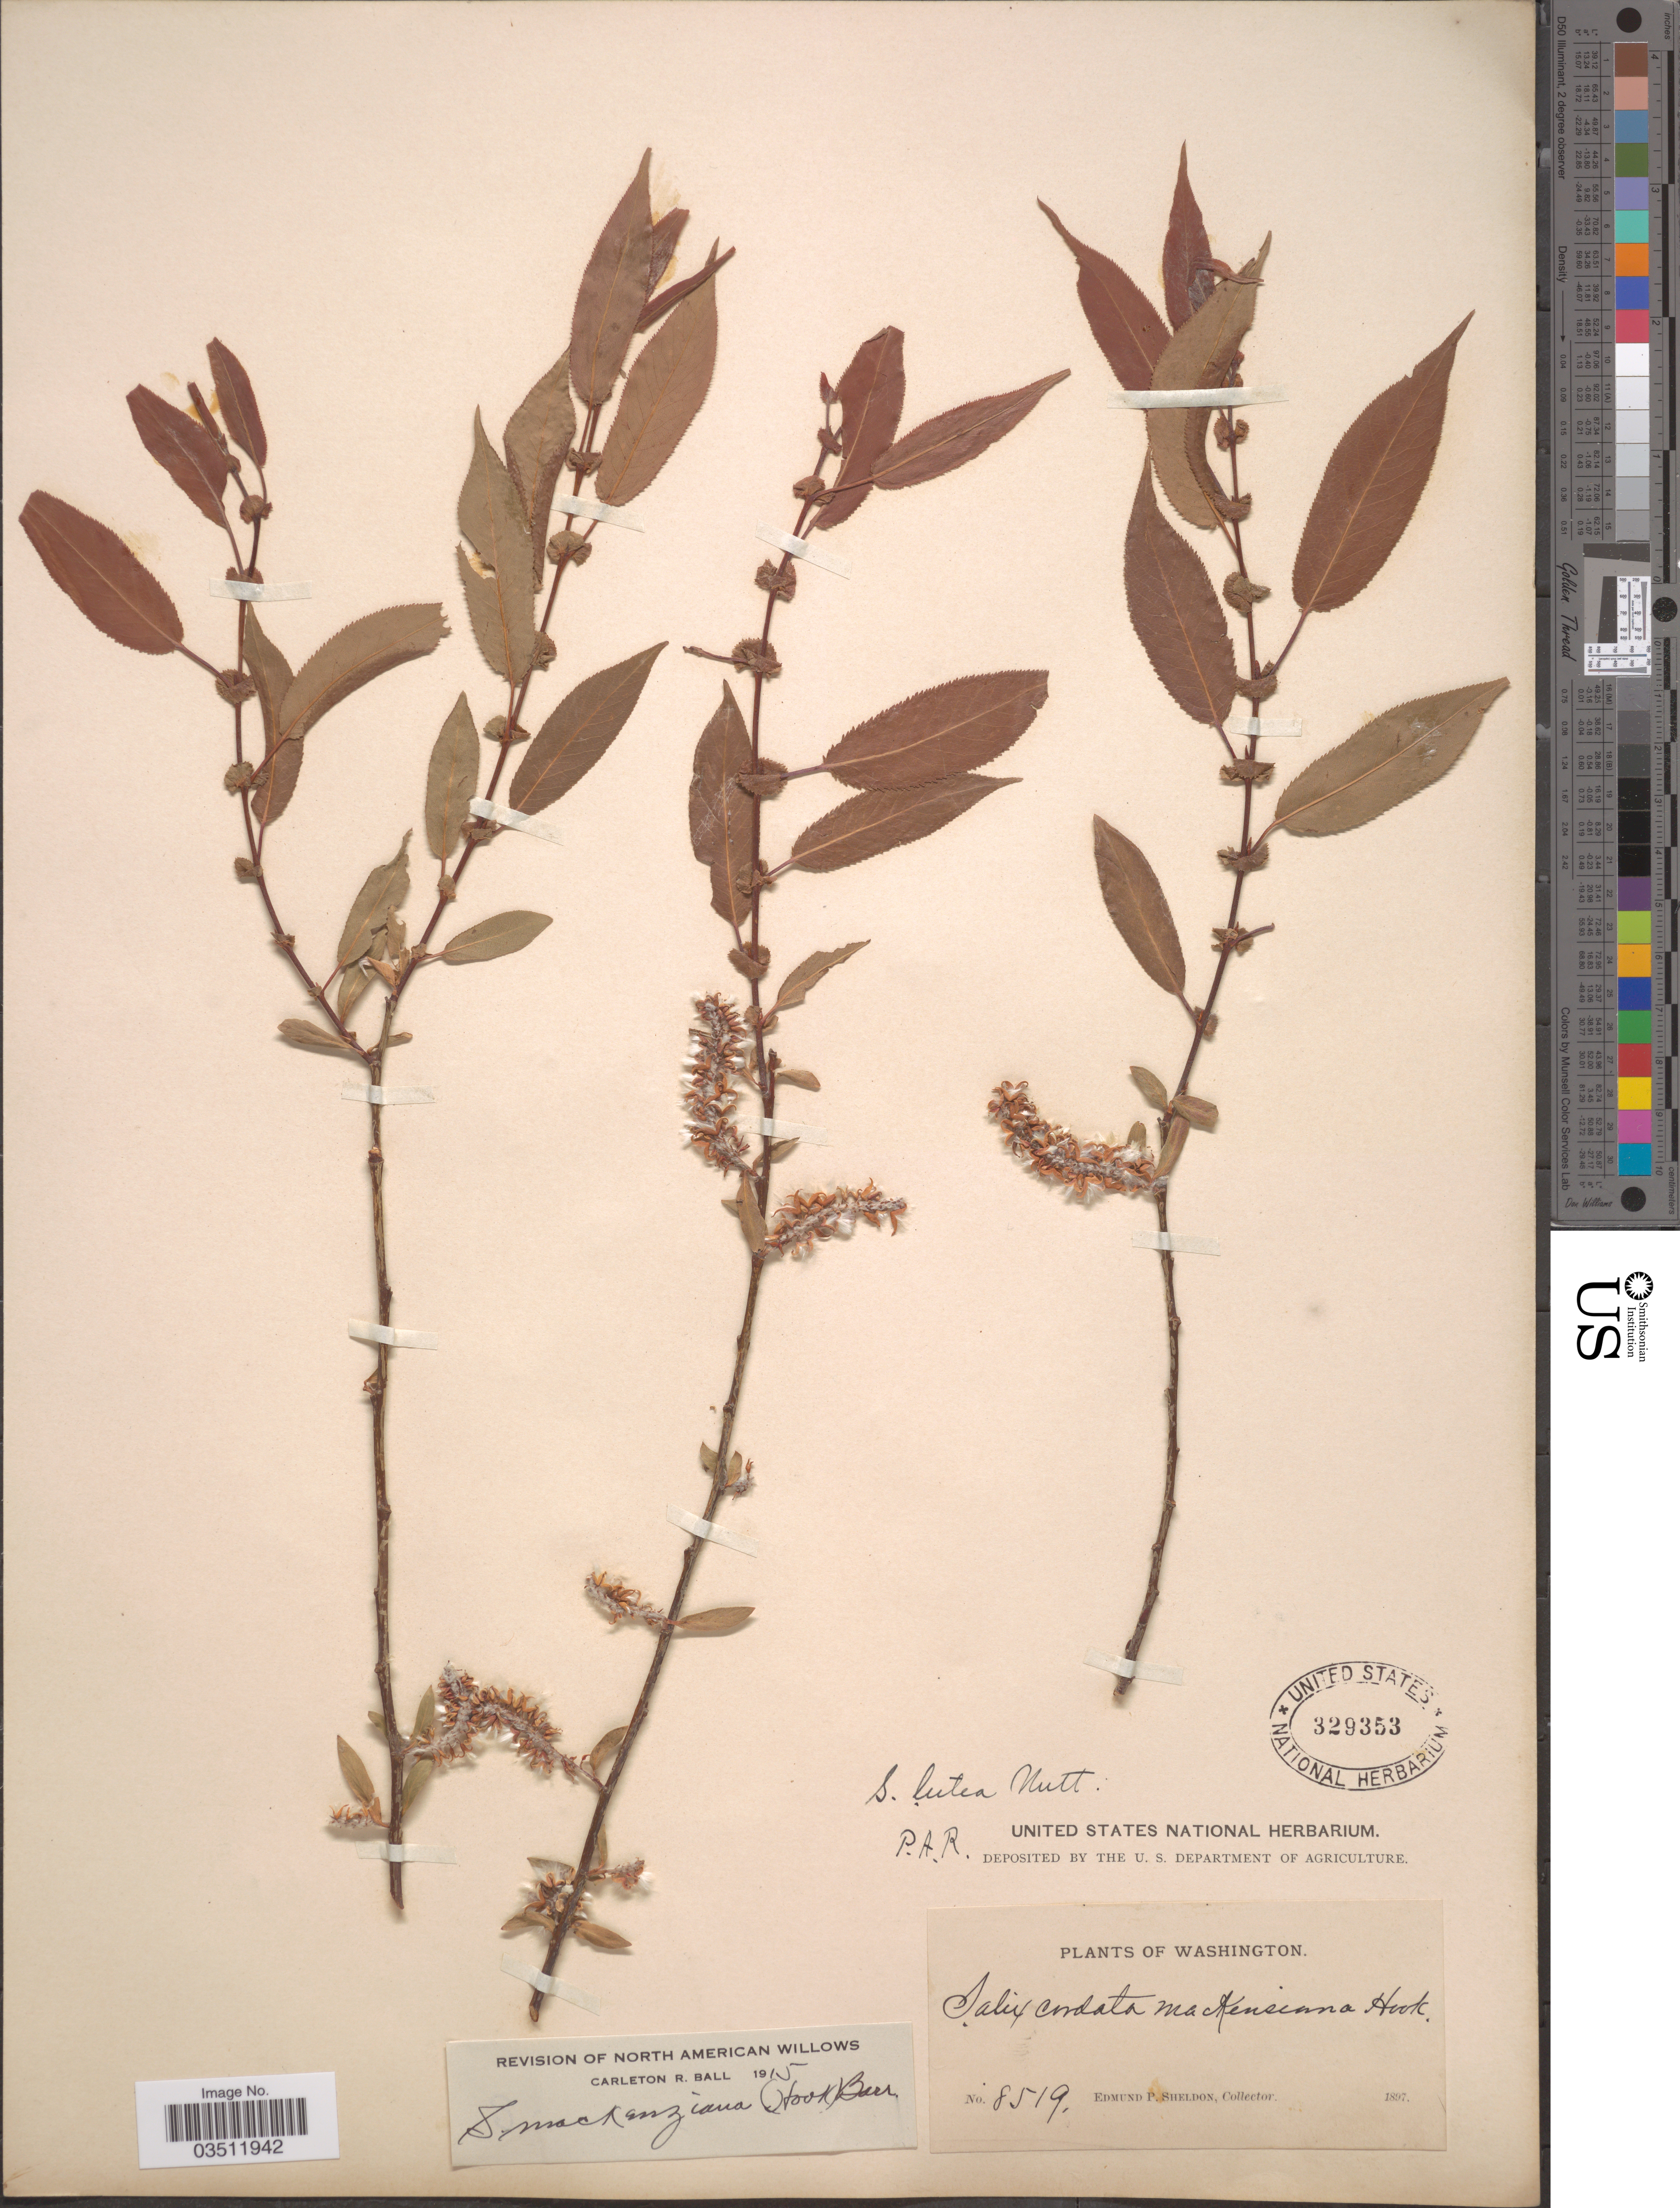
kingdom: Plantae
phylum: Tracheophyta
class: Magnoliopsida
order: Malpighiales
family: Salicaceae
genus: Salix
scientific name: Salix mackenziana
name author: (Hook.) Barratt ex Hook.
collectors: E. P. Sheldon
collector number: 8519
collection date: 1897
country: United States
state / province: Washington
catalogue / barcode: US 329353